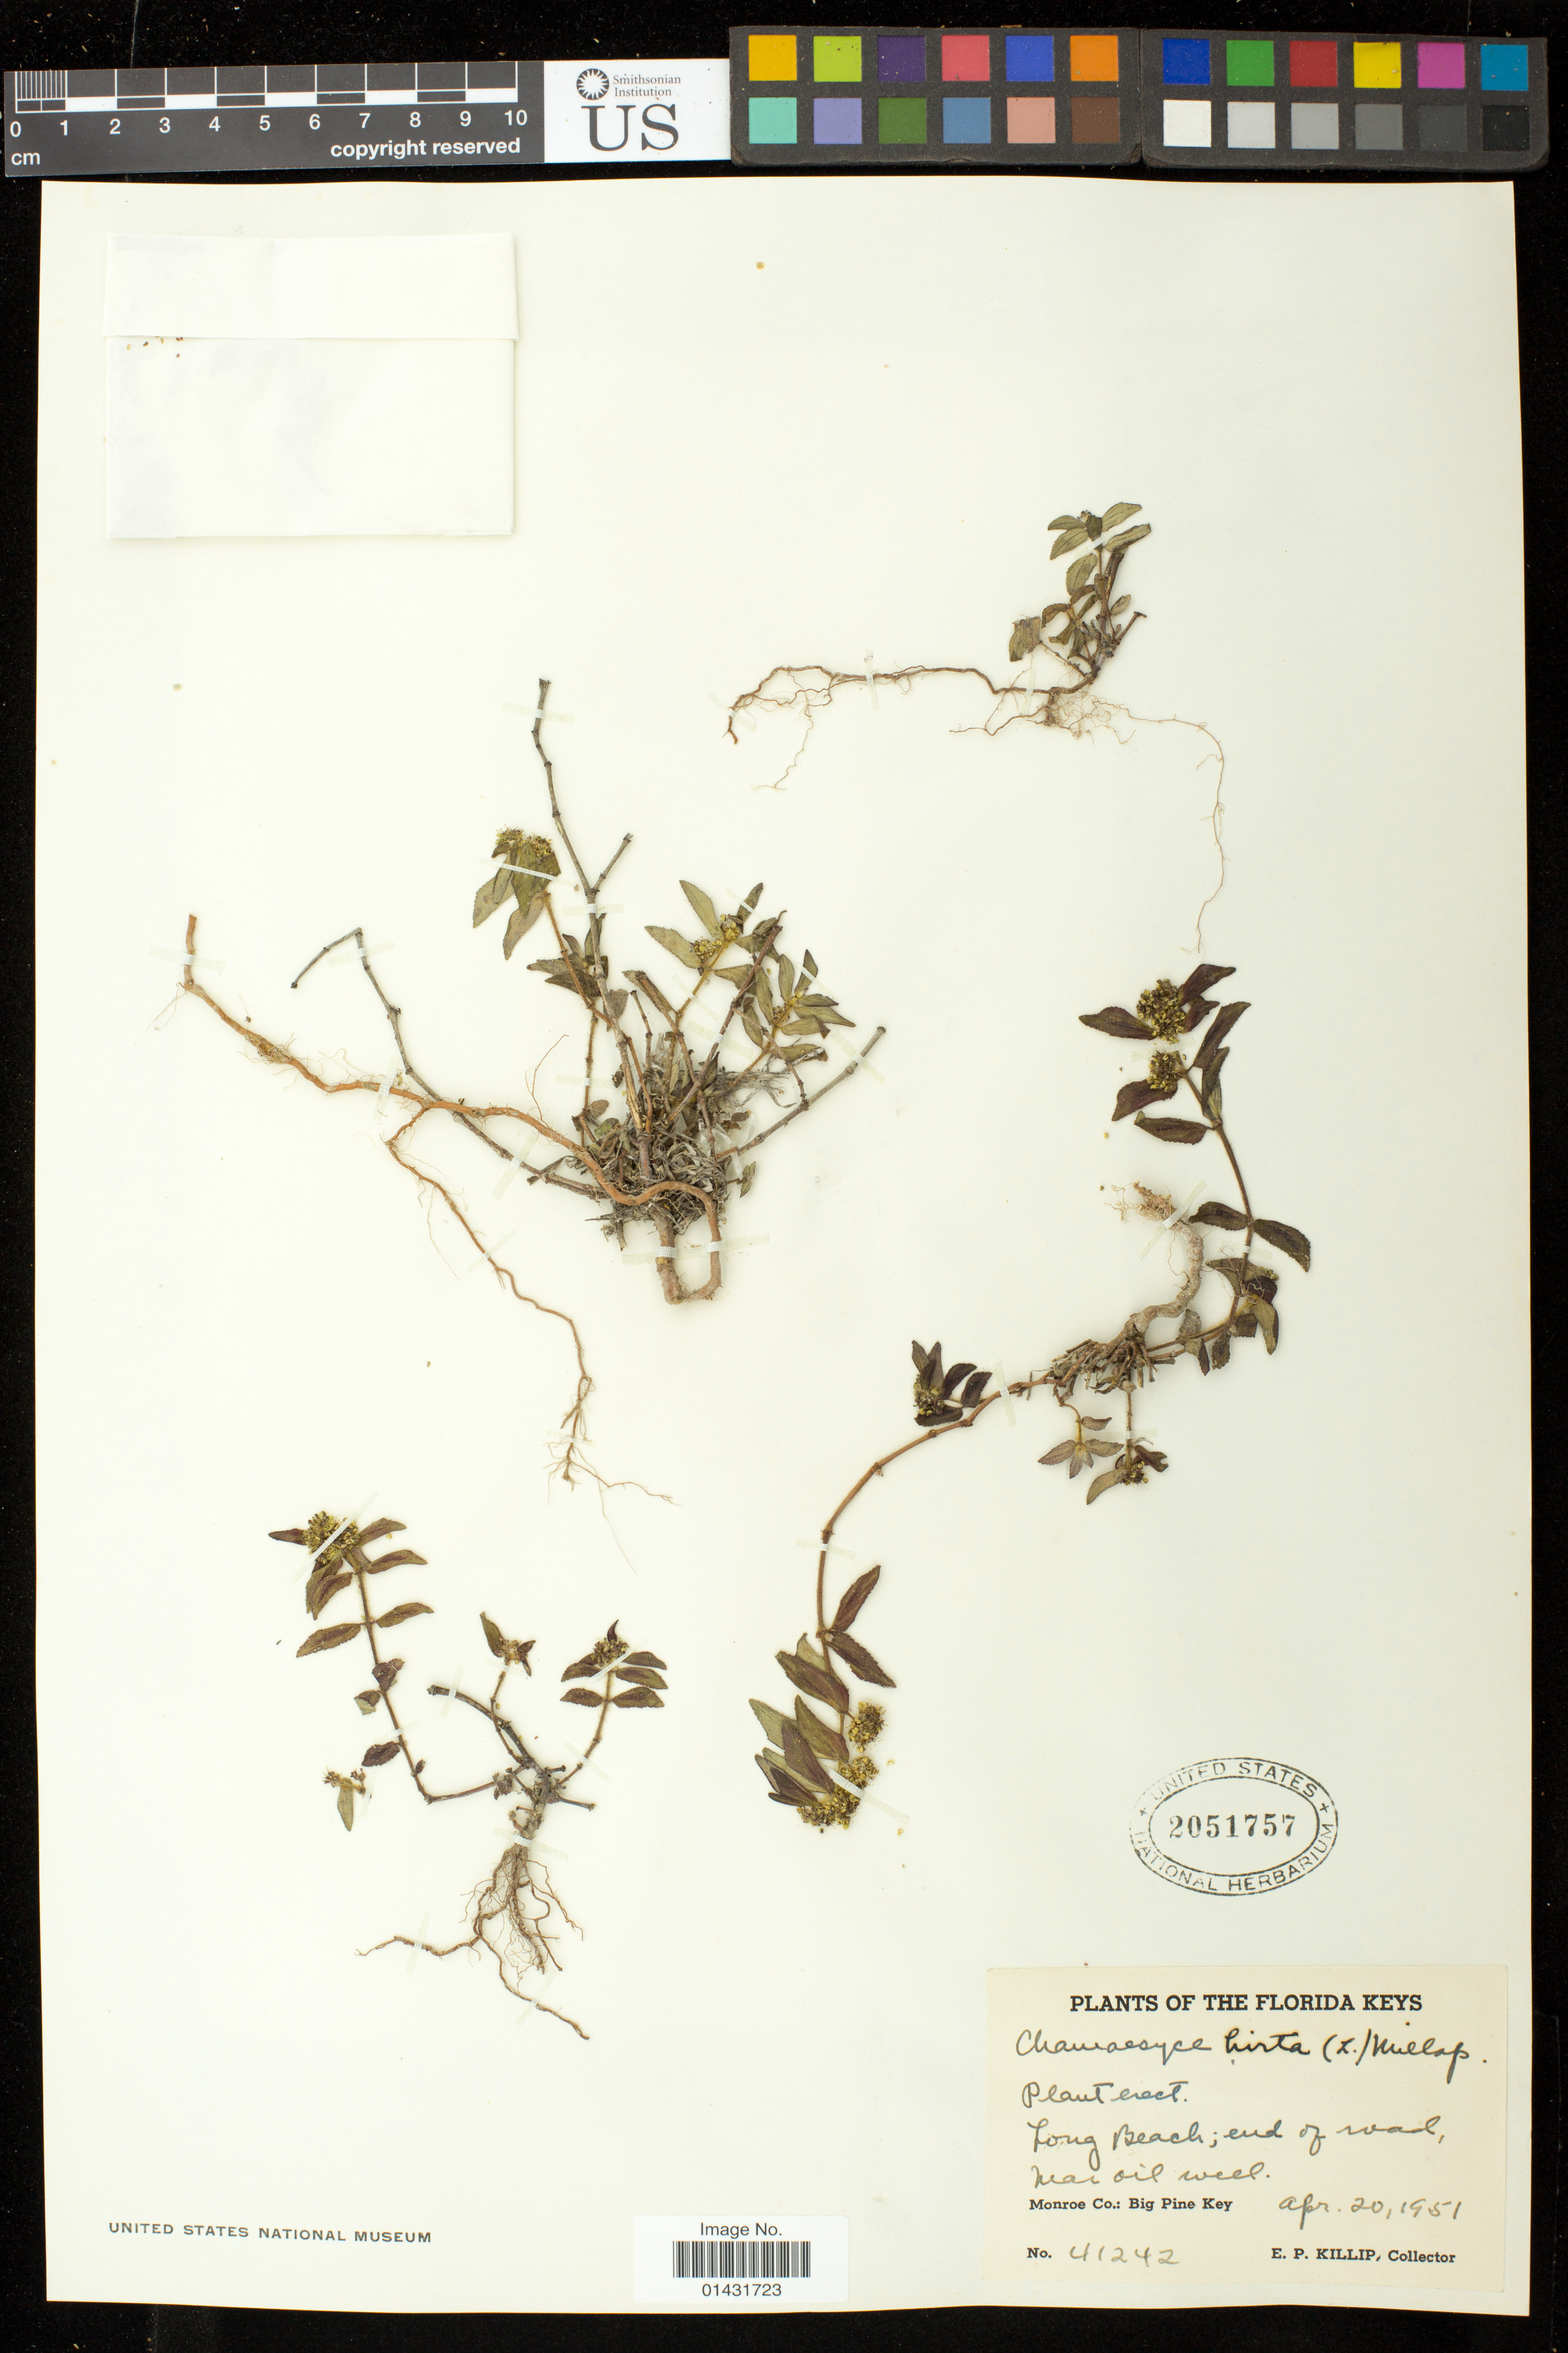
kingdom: Plantae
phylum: Tracheophyta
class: Magnoliopsida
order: Malpighiales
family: Euphorbiaceae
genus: Euphorbia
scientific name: Euphorbia hirta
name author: L.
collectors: E. P. Killip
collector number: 41242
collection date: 1951-04-20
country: United States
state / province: Florida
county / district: Monroe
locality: Big Pine Key; Long Beach; end of road, near oil well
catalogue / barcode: US 2051757